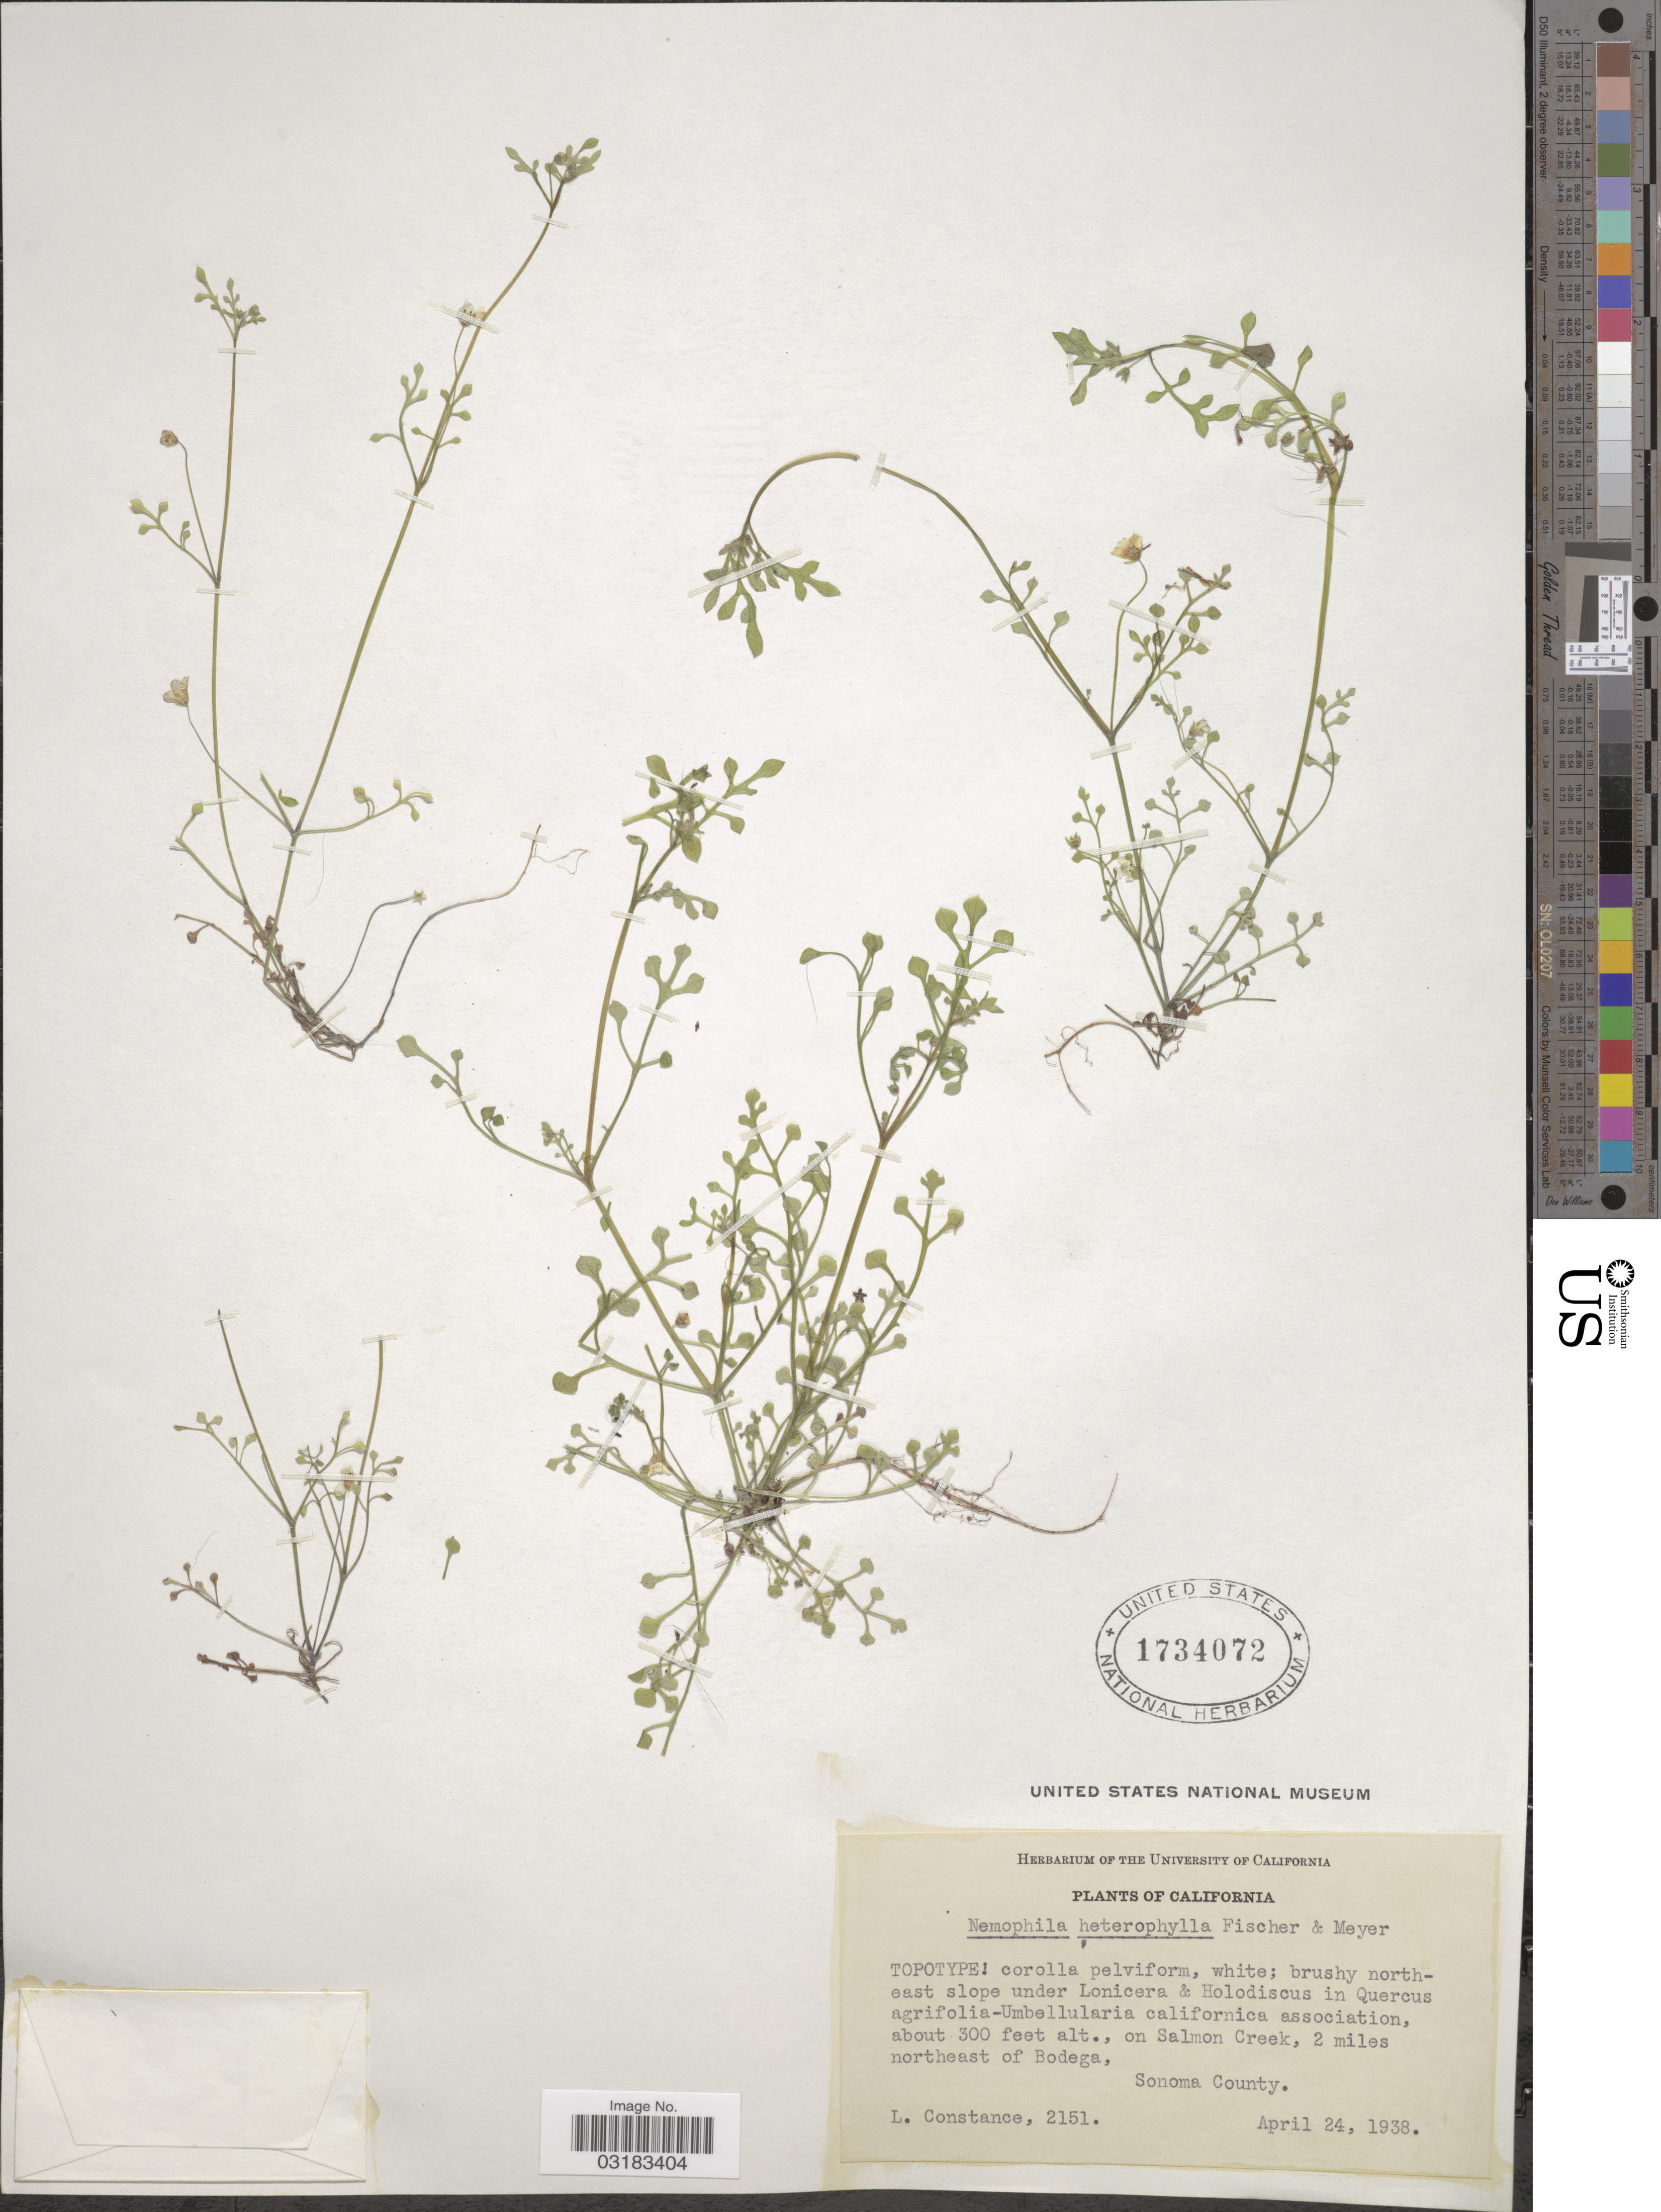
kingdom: Plantae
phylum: Tracheophyta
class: Magnoliopsida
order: Boraginales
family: Hydrophyllaceae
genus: Nemophila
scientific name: Nemophila heterophylla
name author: Fisch. & C.A. Mey.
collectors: L. Constance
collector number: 2151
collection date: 1938-04-24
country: United States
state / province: California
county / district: Sonoma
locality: On Salmon Creek, 2 miles northeast of Bodega, Sonoma County.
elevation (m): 91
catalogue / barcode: US 1734072